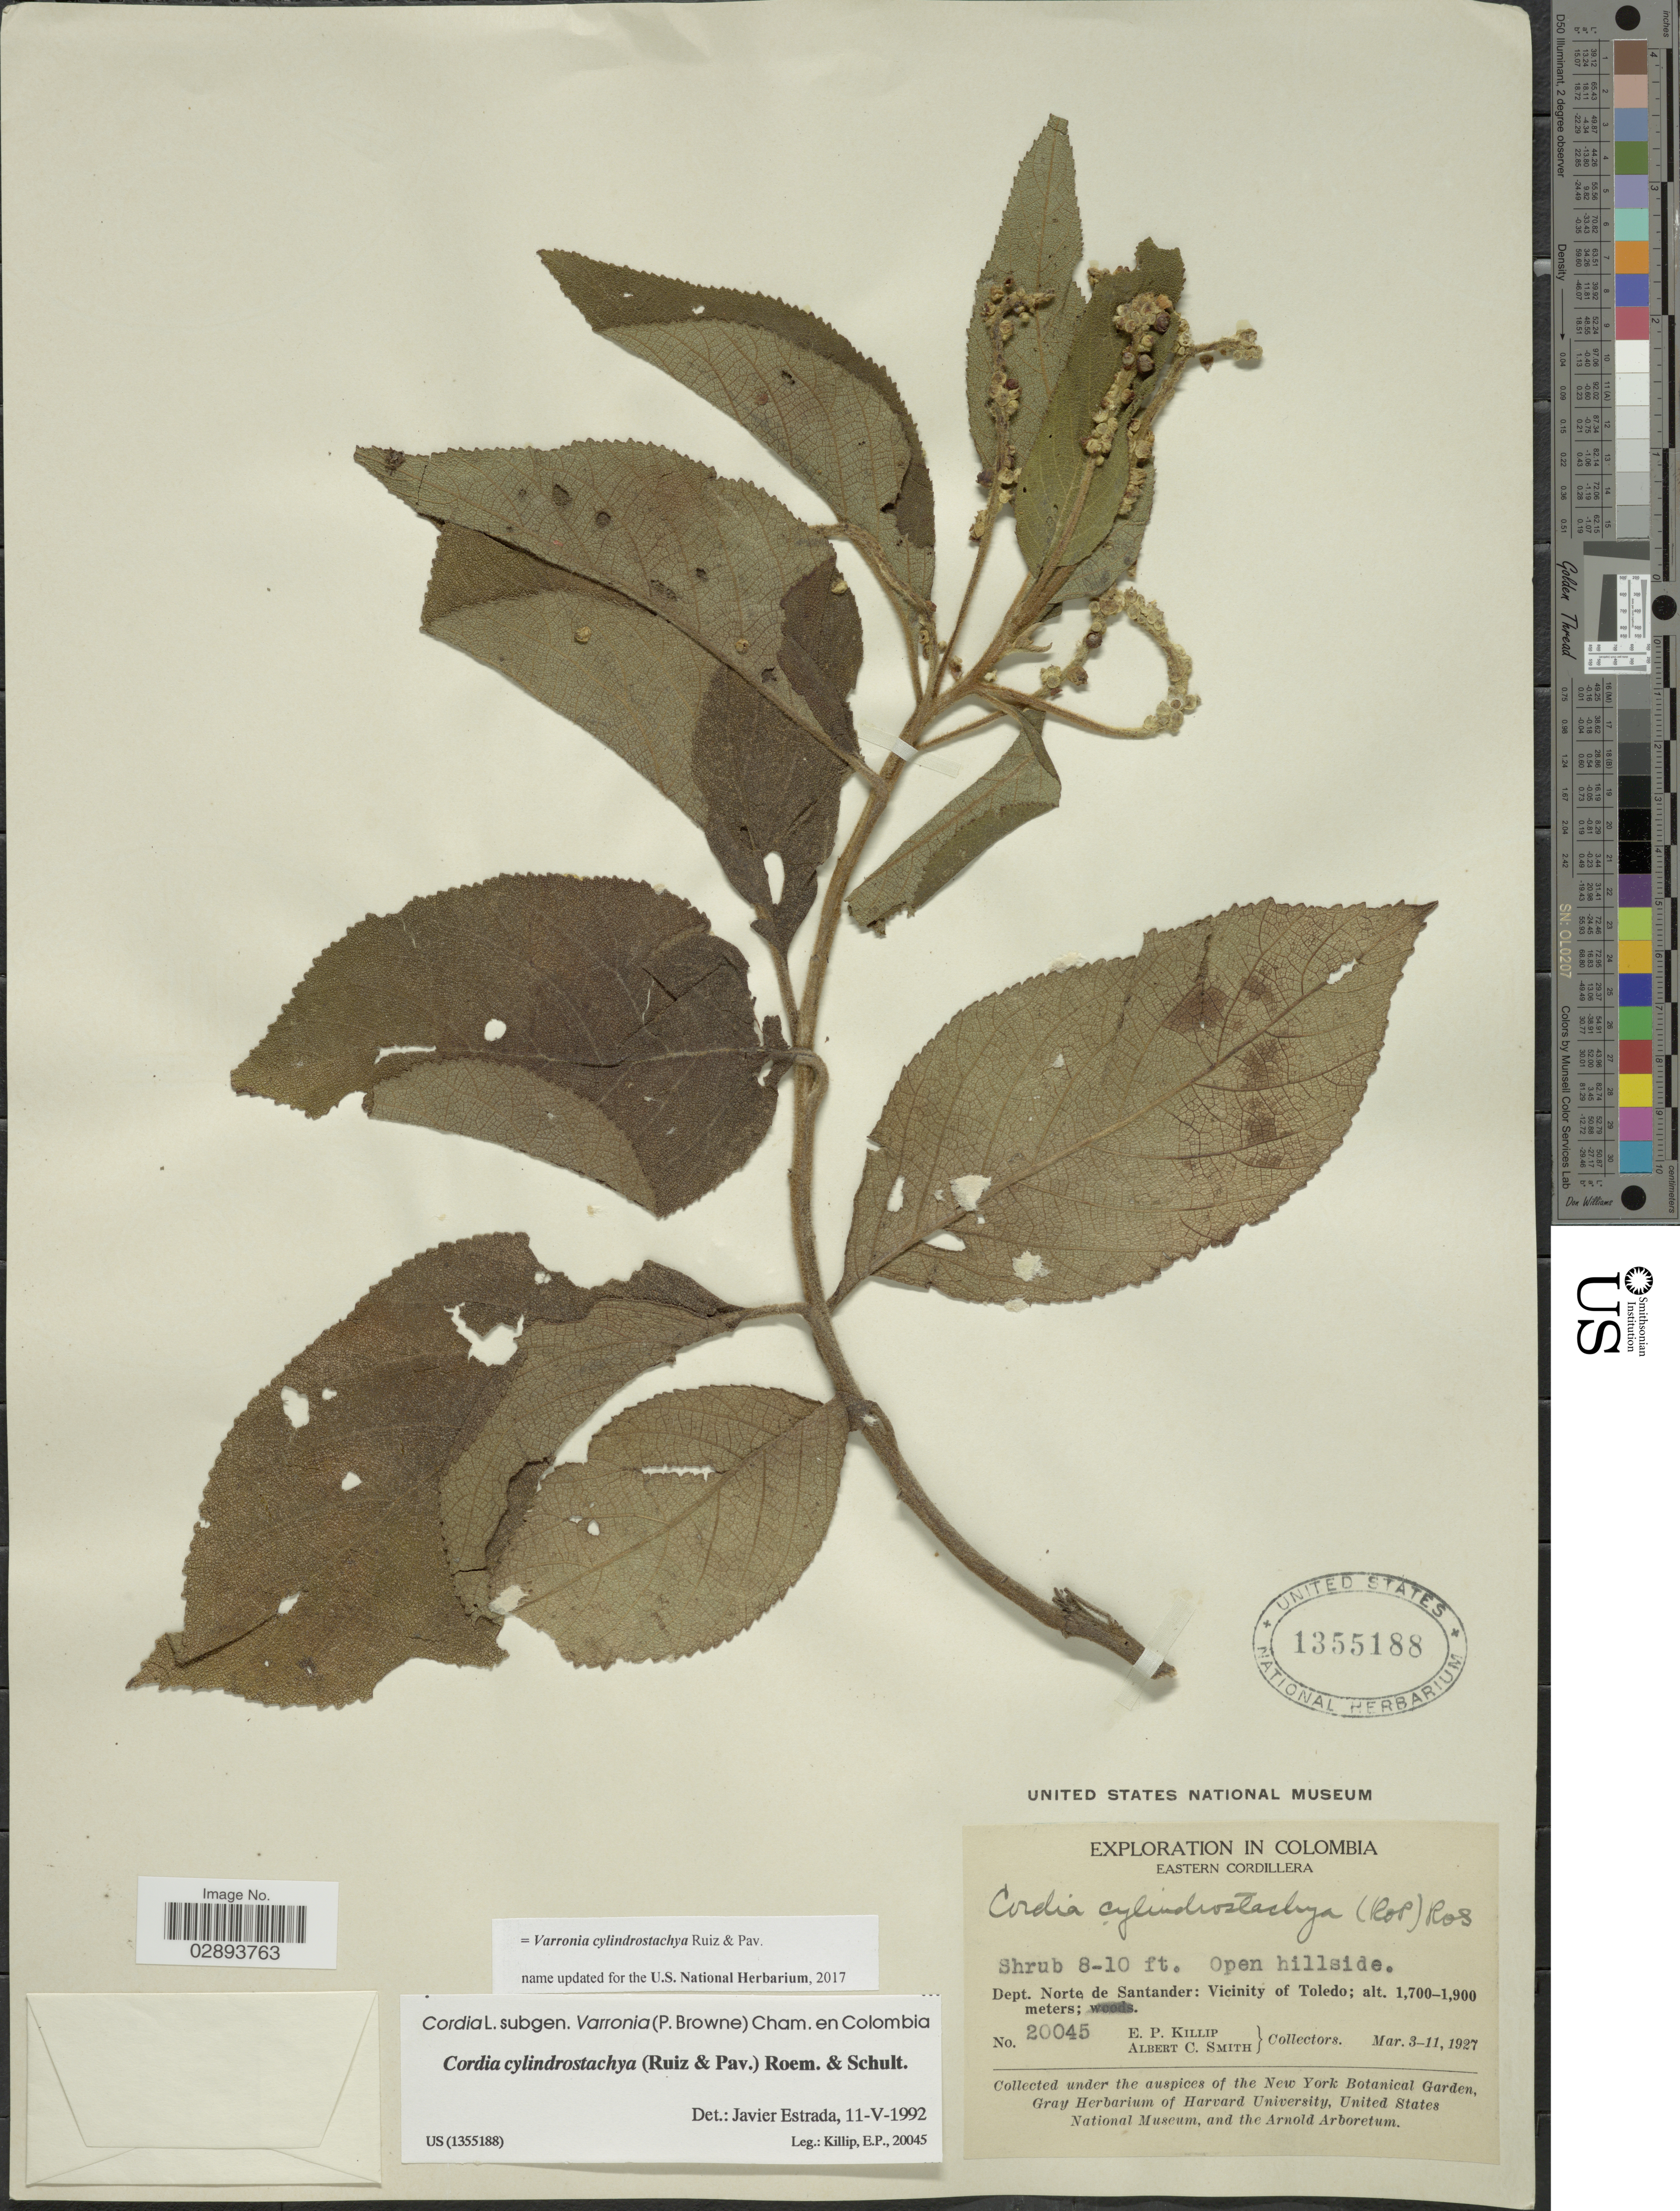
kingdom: Plantae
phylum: Tracheophyta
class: Magnoliopsida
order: Boraginales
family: Cordiaceae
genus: Varronia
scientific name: Varronia cylindrostachya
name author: Ruiz & Pav.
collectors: E. P. Killip & A. C. Smith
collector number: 20045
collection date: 1927-03-03/1927-03-11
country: Colombia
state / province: Norte de Santander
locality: Eastern Cordillera, Dept. Norte de Santander, Vicinity of Toledo.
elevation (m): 1700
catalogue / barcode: US 1355188